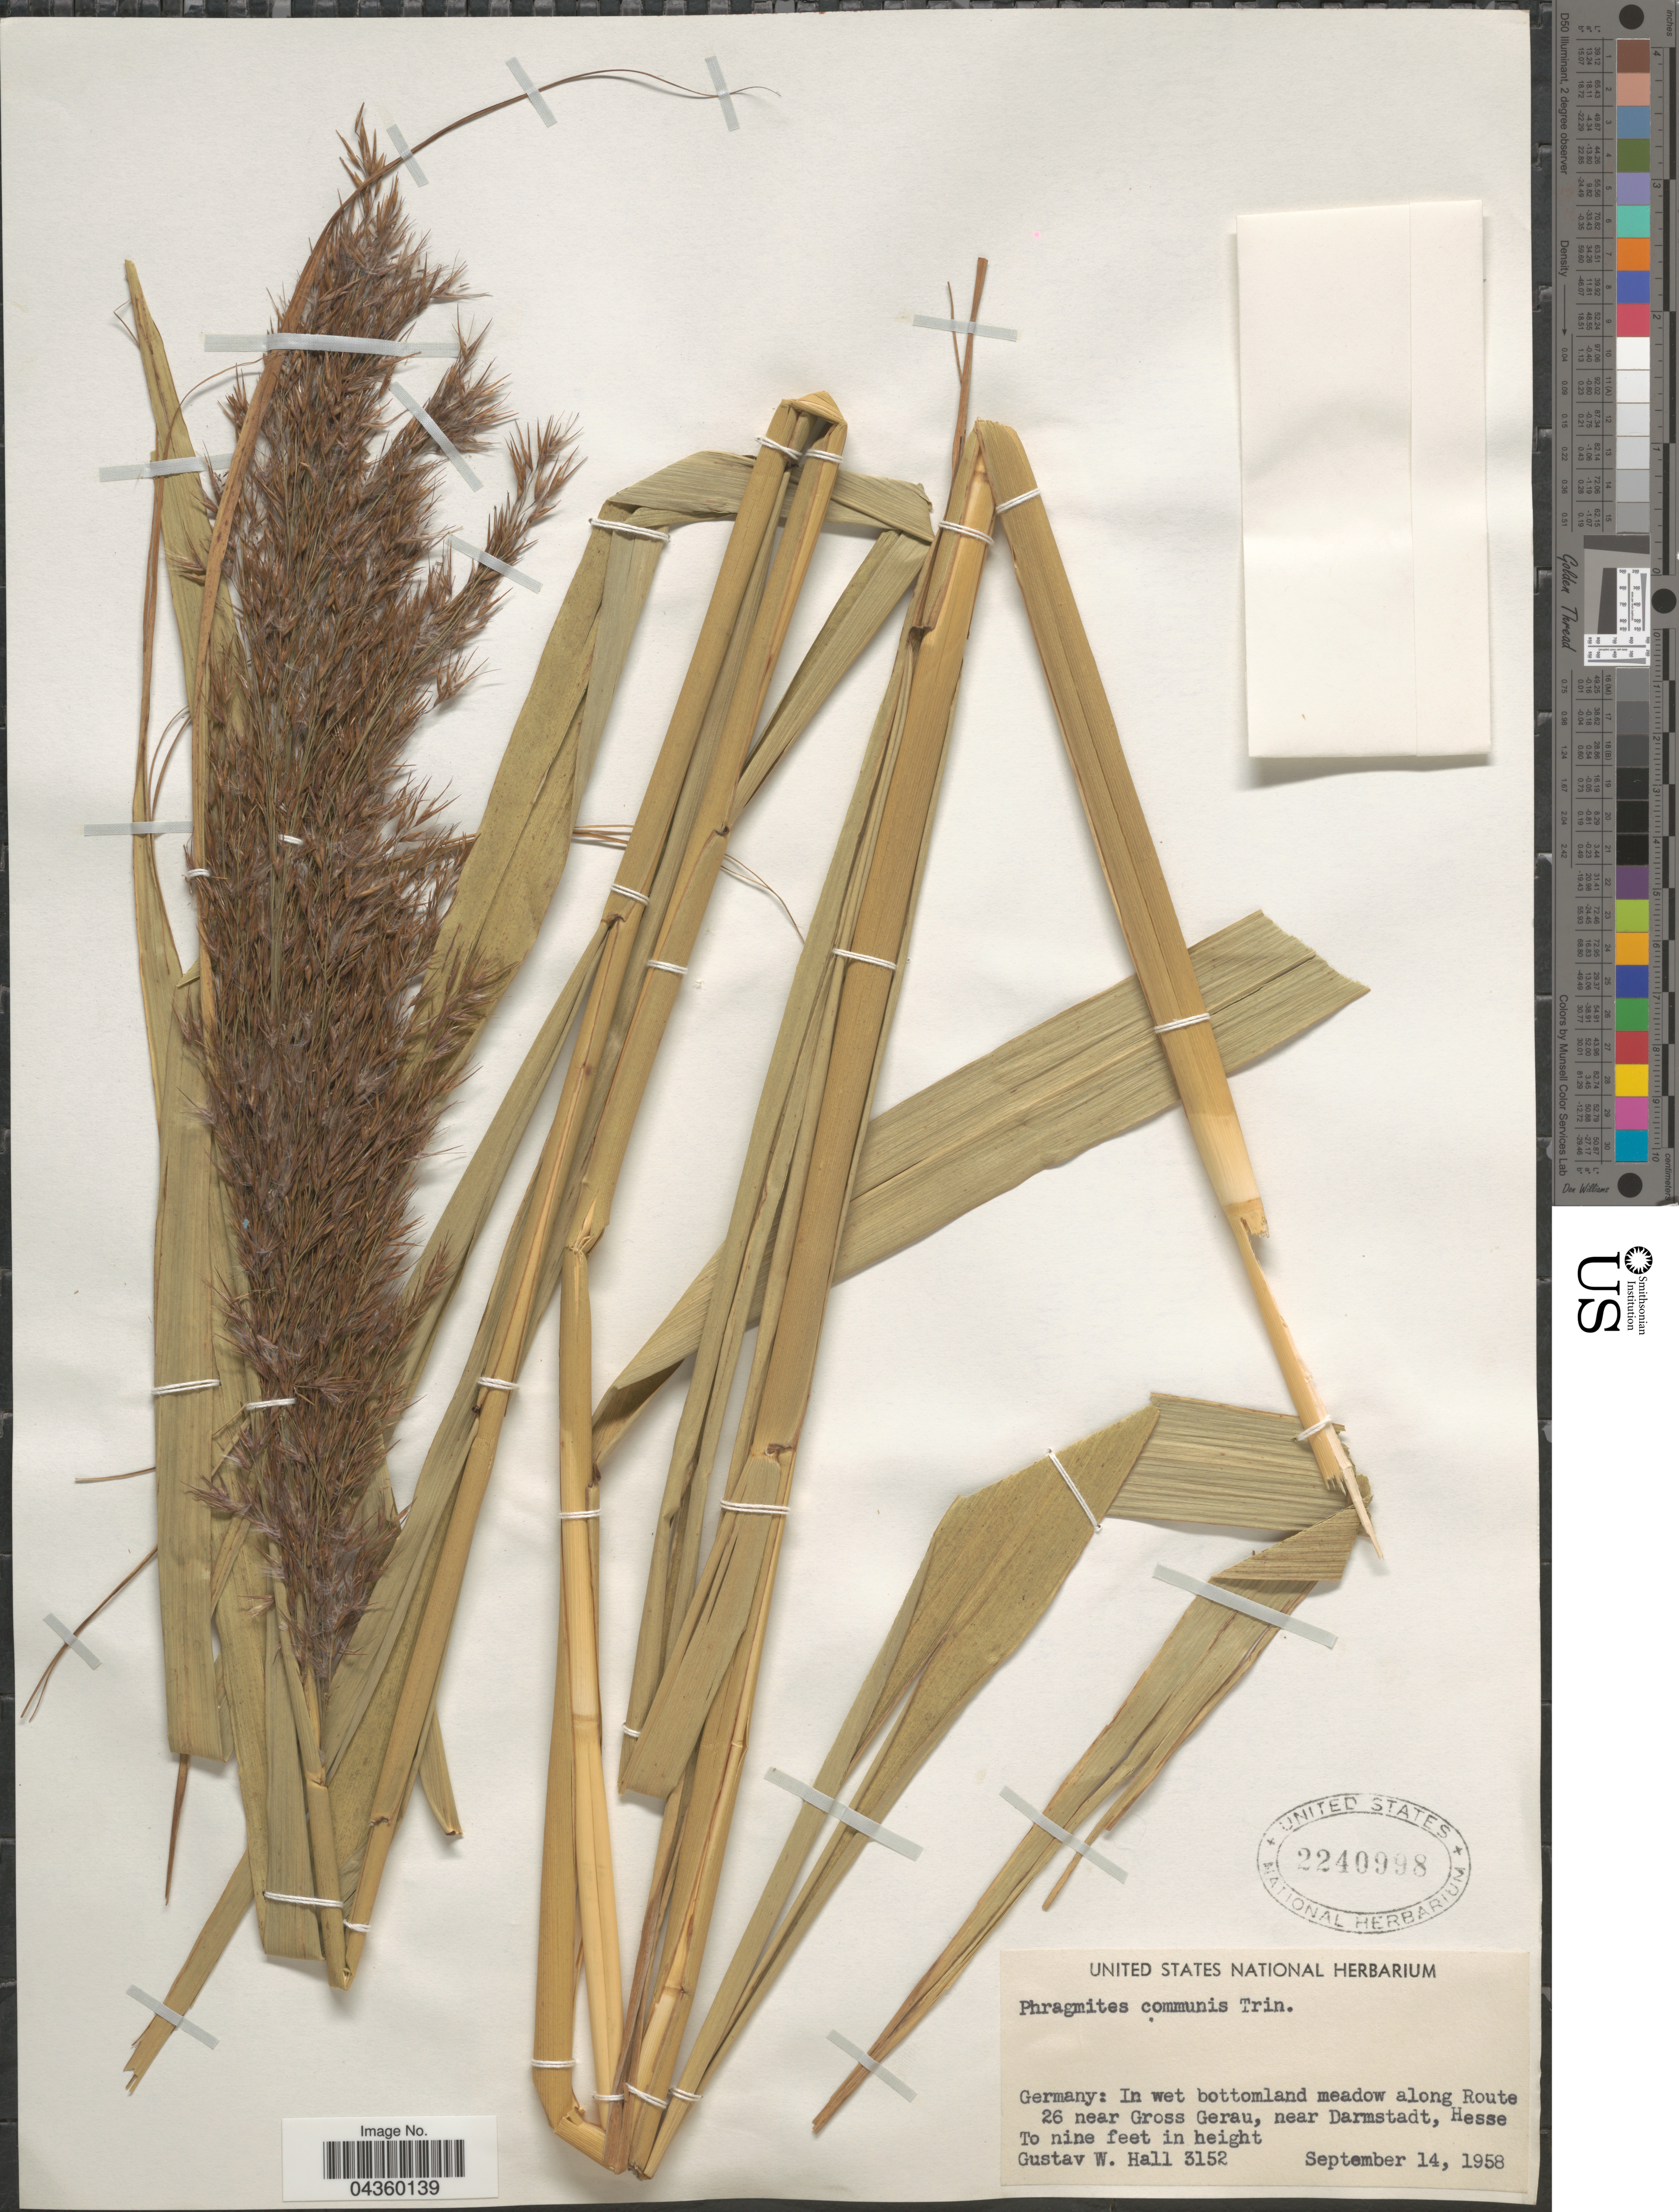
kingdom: Plantae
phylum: Tracheophyta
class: Liliopsida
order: Poales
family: Poaceae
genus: Phragmites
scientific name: Phragmites australis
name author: (Cav.) Trin. ex Steud.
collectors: G. Hall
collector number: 3152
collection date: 1958-09-14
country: Germany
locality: In wet bottomland meadow along Route 26 near Gross Gerau, near Darmstadt, Hasse.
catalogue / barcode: US 2240998